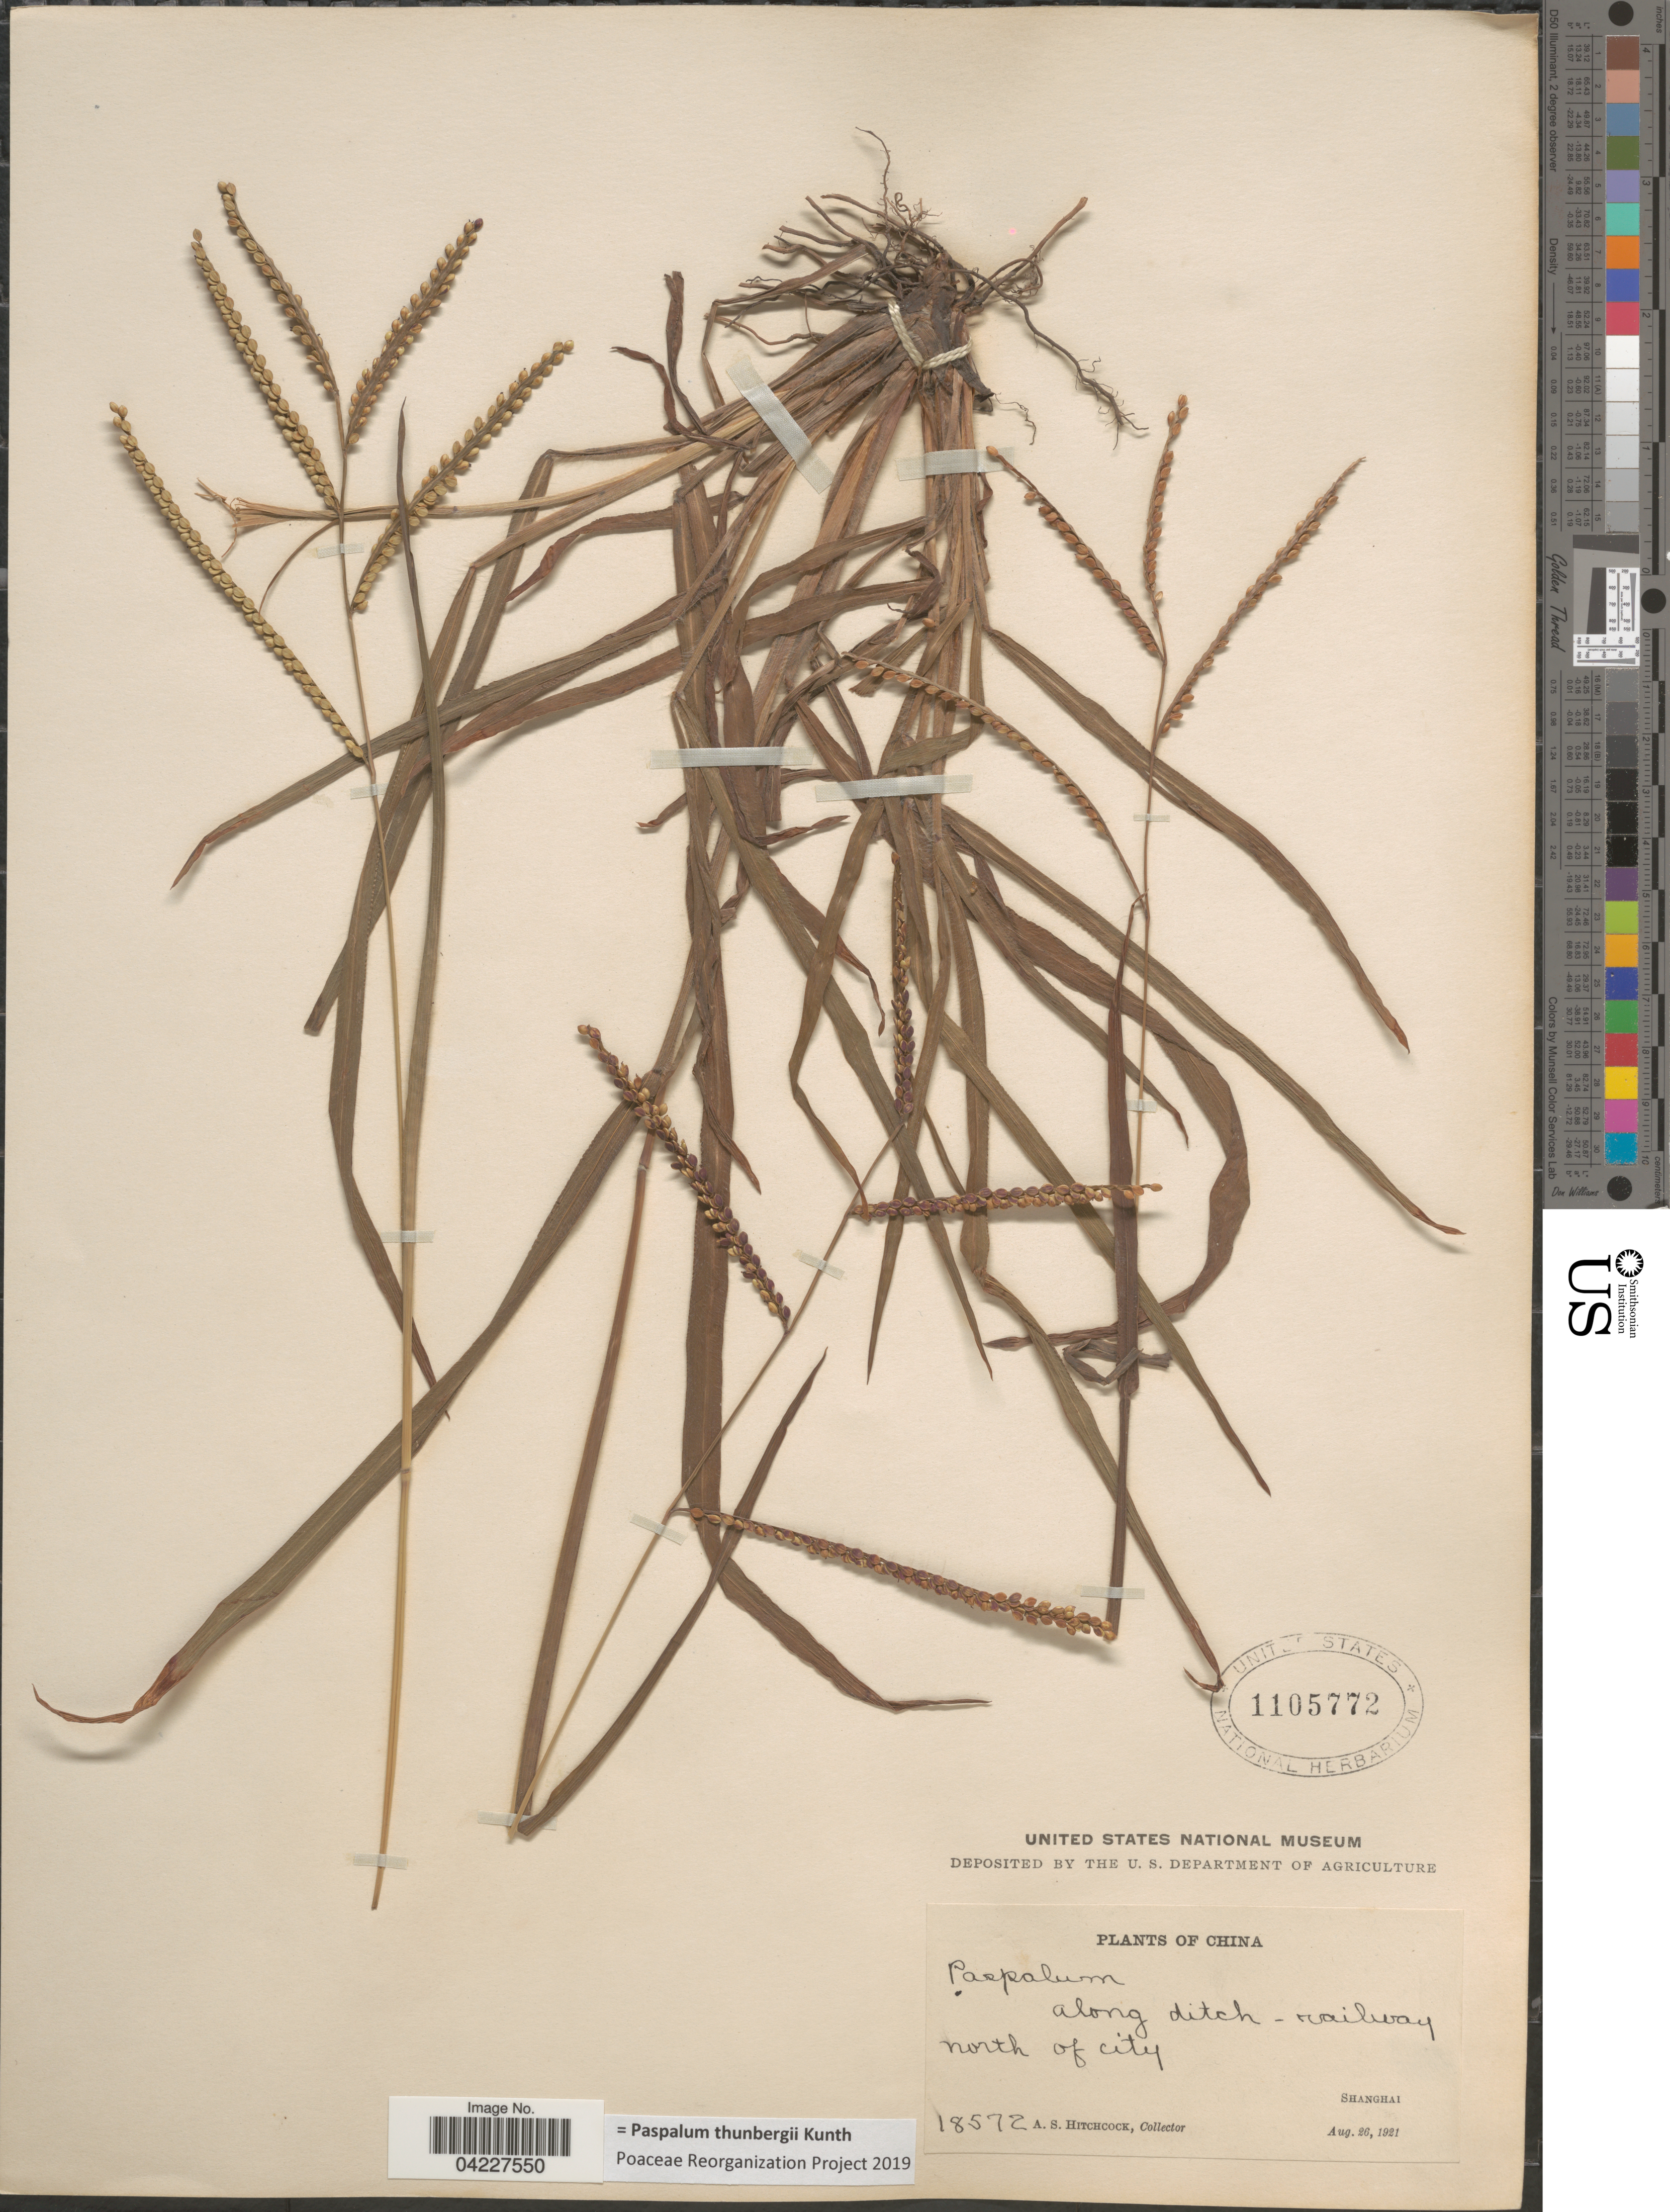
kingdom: Plantae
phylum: Tracheophyta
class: Liliopsida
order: Poales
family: Poaceae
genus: Paspalum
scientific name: Paspalum thunbergii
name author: Kunth ex Steud.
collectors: A. S. Hitchcock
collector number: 18572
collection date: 1921-08-26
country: China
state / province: Shanghai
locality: Along ditch - railway north of city. Shanghai.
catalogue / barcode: US 1105772